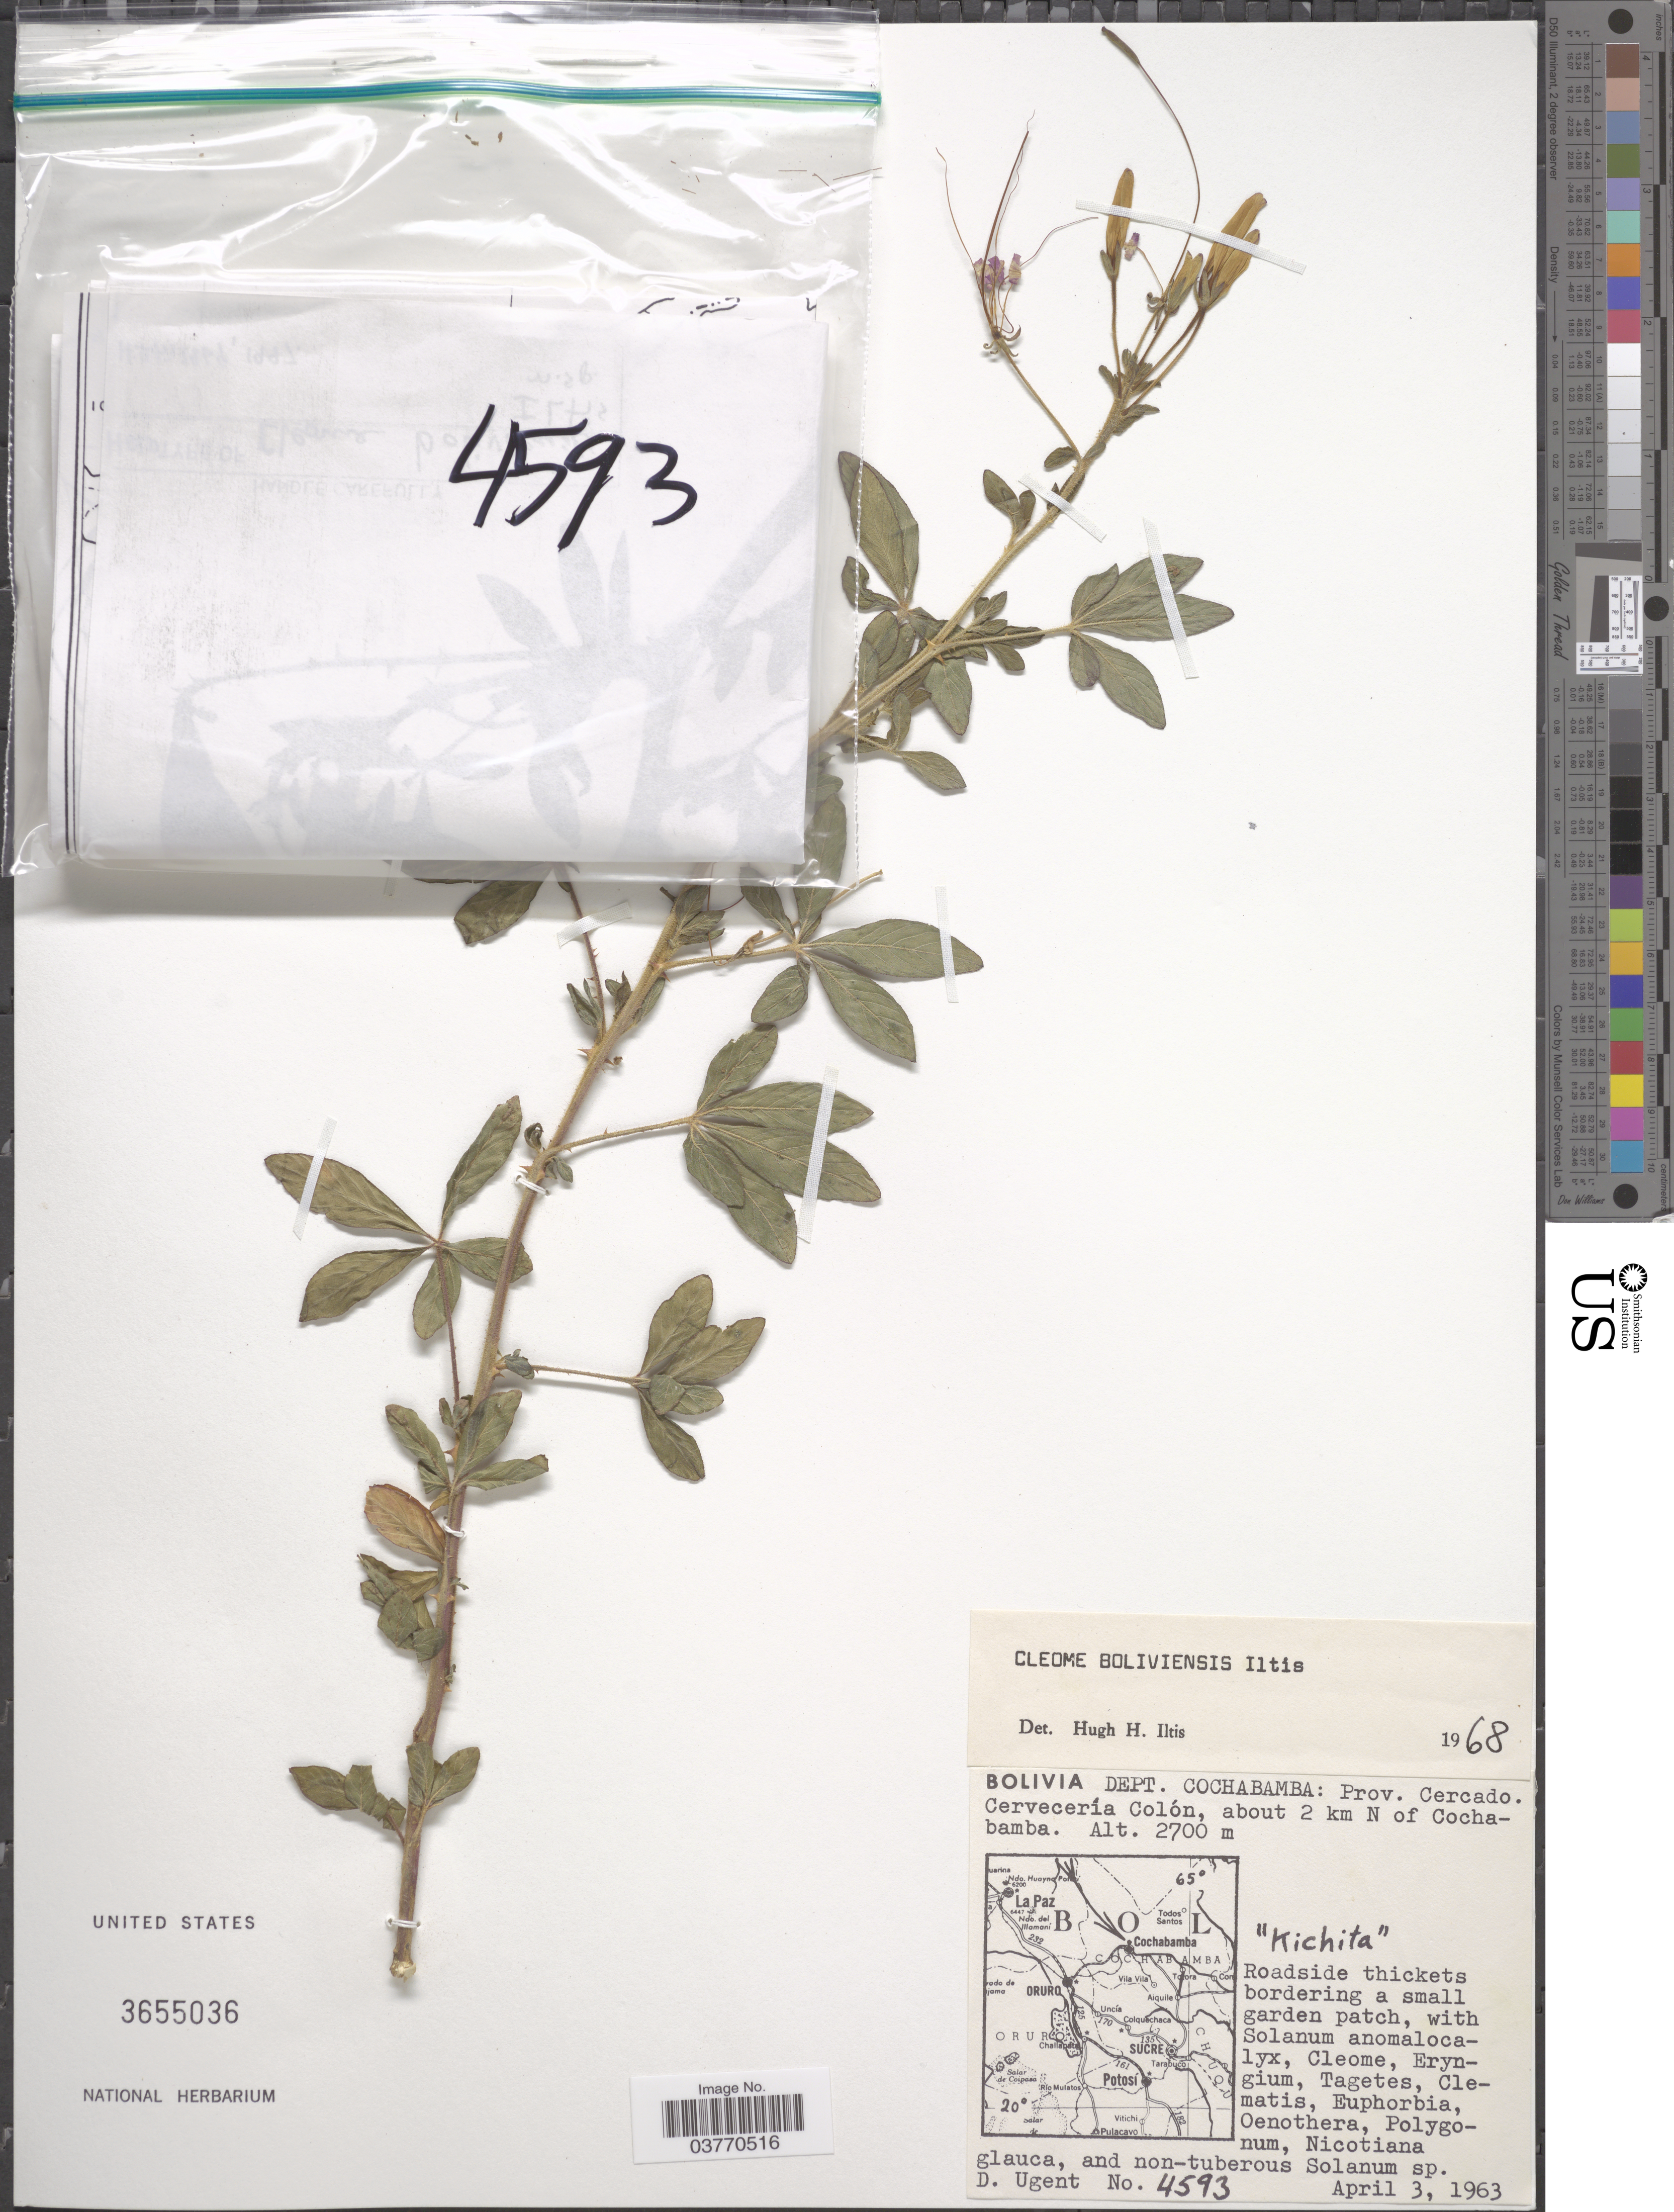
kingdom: Plantae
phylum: Tracheophyta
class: Magnoliopsida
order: Brassicales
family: Cleomaceae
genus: Tarenaya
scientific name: Tarenaya boliviensis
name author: (Iltis) Soares Neto & Roalson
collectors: D. Ugent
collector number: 4593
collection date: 1963-04-03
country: Bolivia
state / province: Cochabamba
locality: Dept.: Cochabamba. Prov. Cercado. Cervecería Colón, about 2 km N of Cochabamba.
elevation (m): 2700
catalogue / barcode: US 3655036